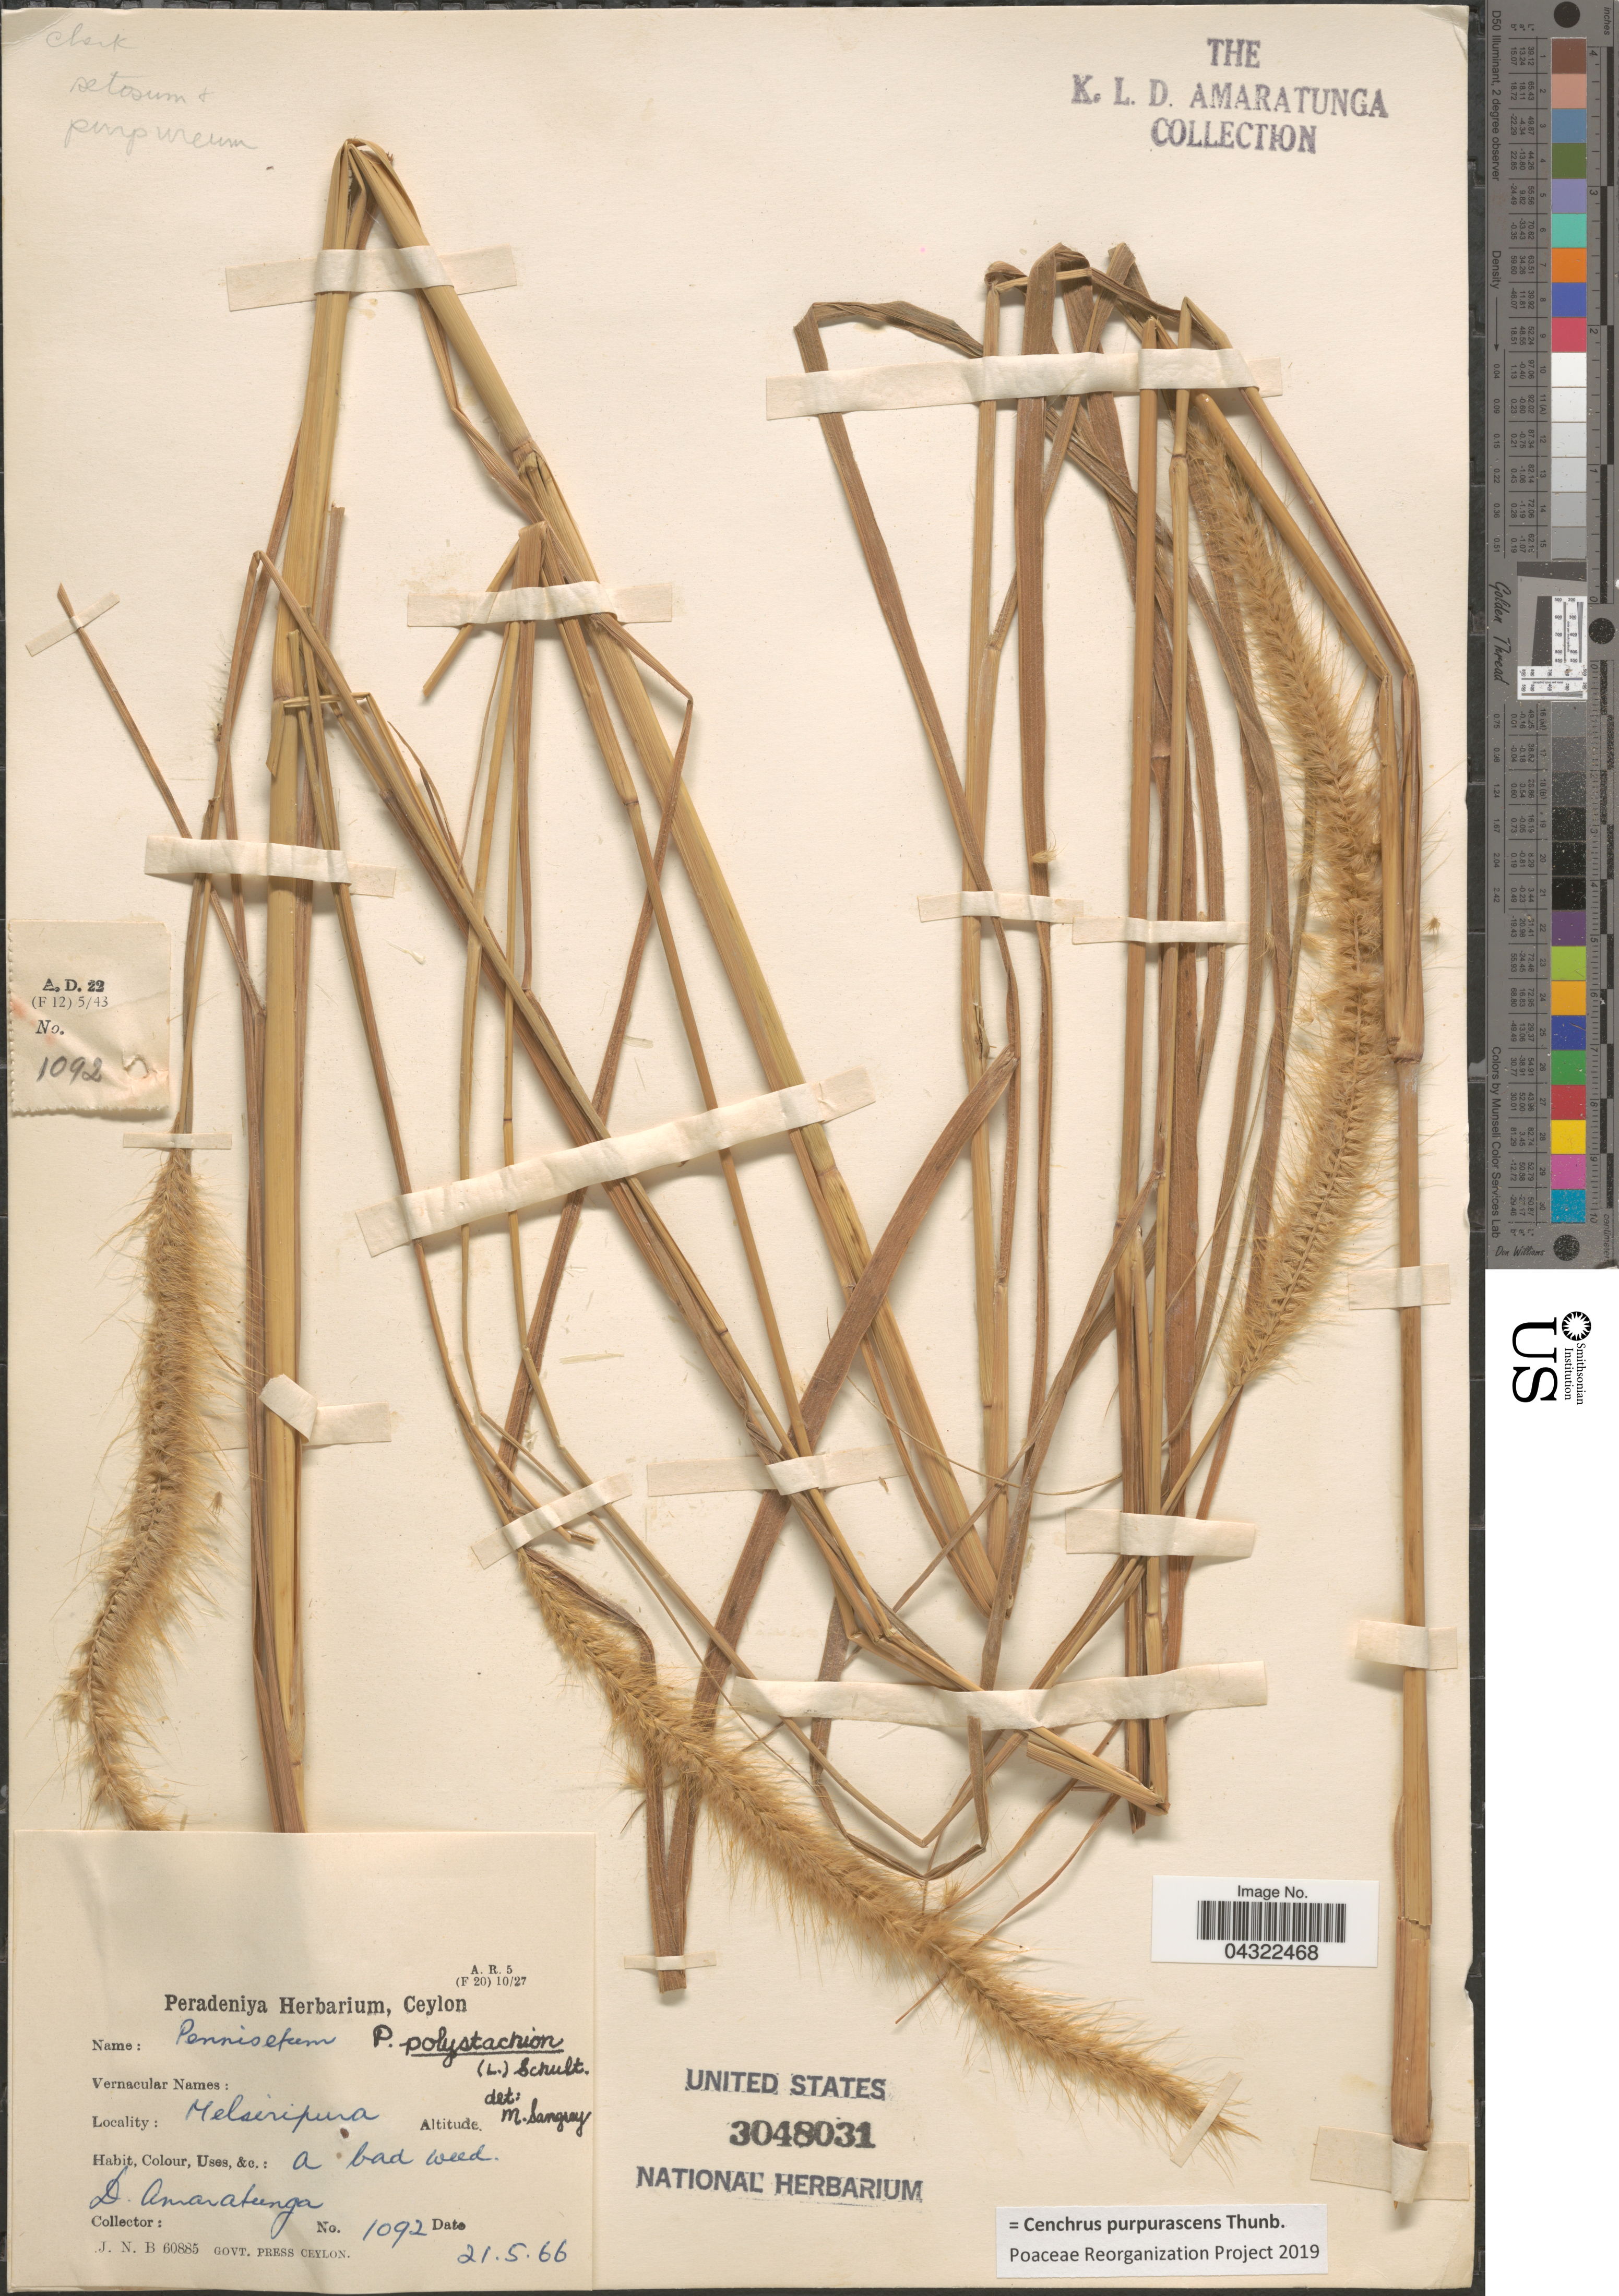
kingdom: Plantae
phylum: Tracheophyta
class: Liliopsida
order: Poales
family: Poaceae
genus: Cenchrus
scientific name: Cenchrus purpurascens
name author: Thunb.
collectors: D. Amaratunga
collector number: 1092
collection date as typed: Transcribed d/m/y: 21/5/66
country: Sri Lanka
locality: Melsiripura.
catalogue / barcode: US 3048031